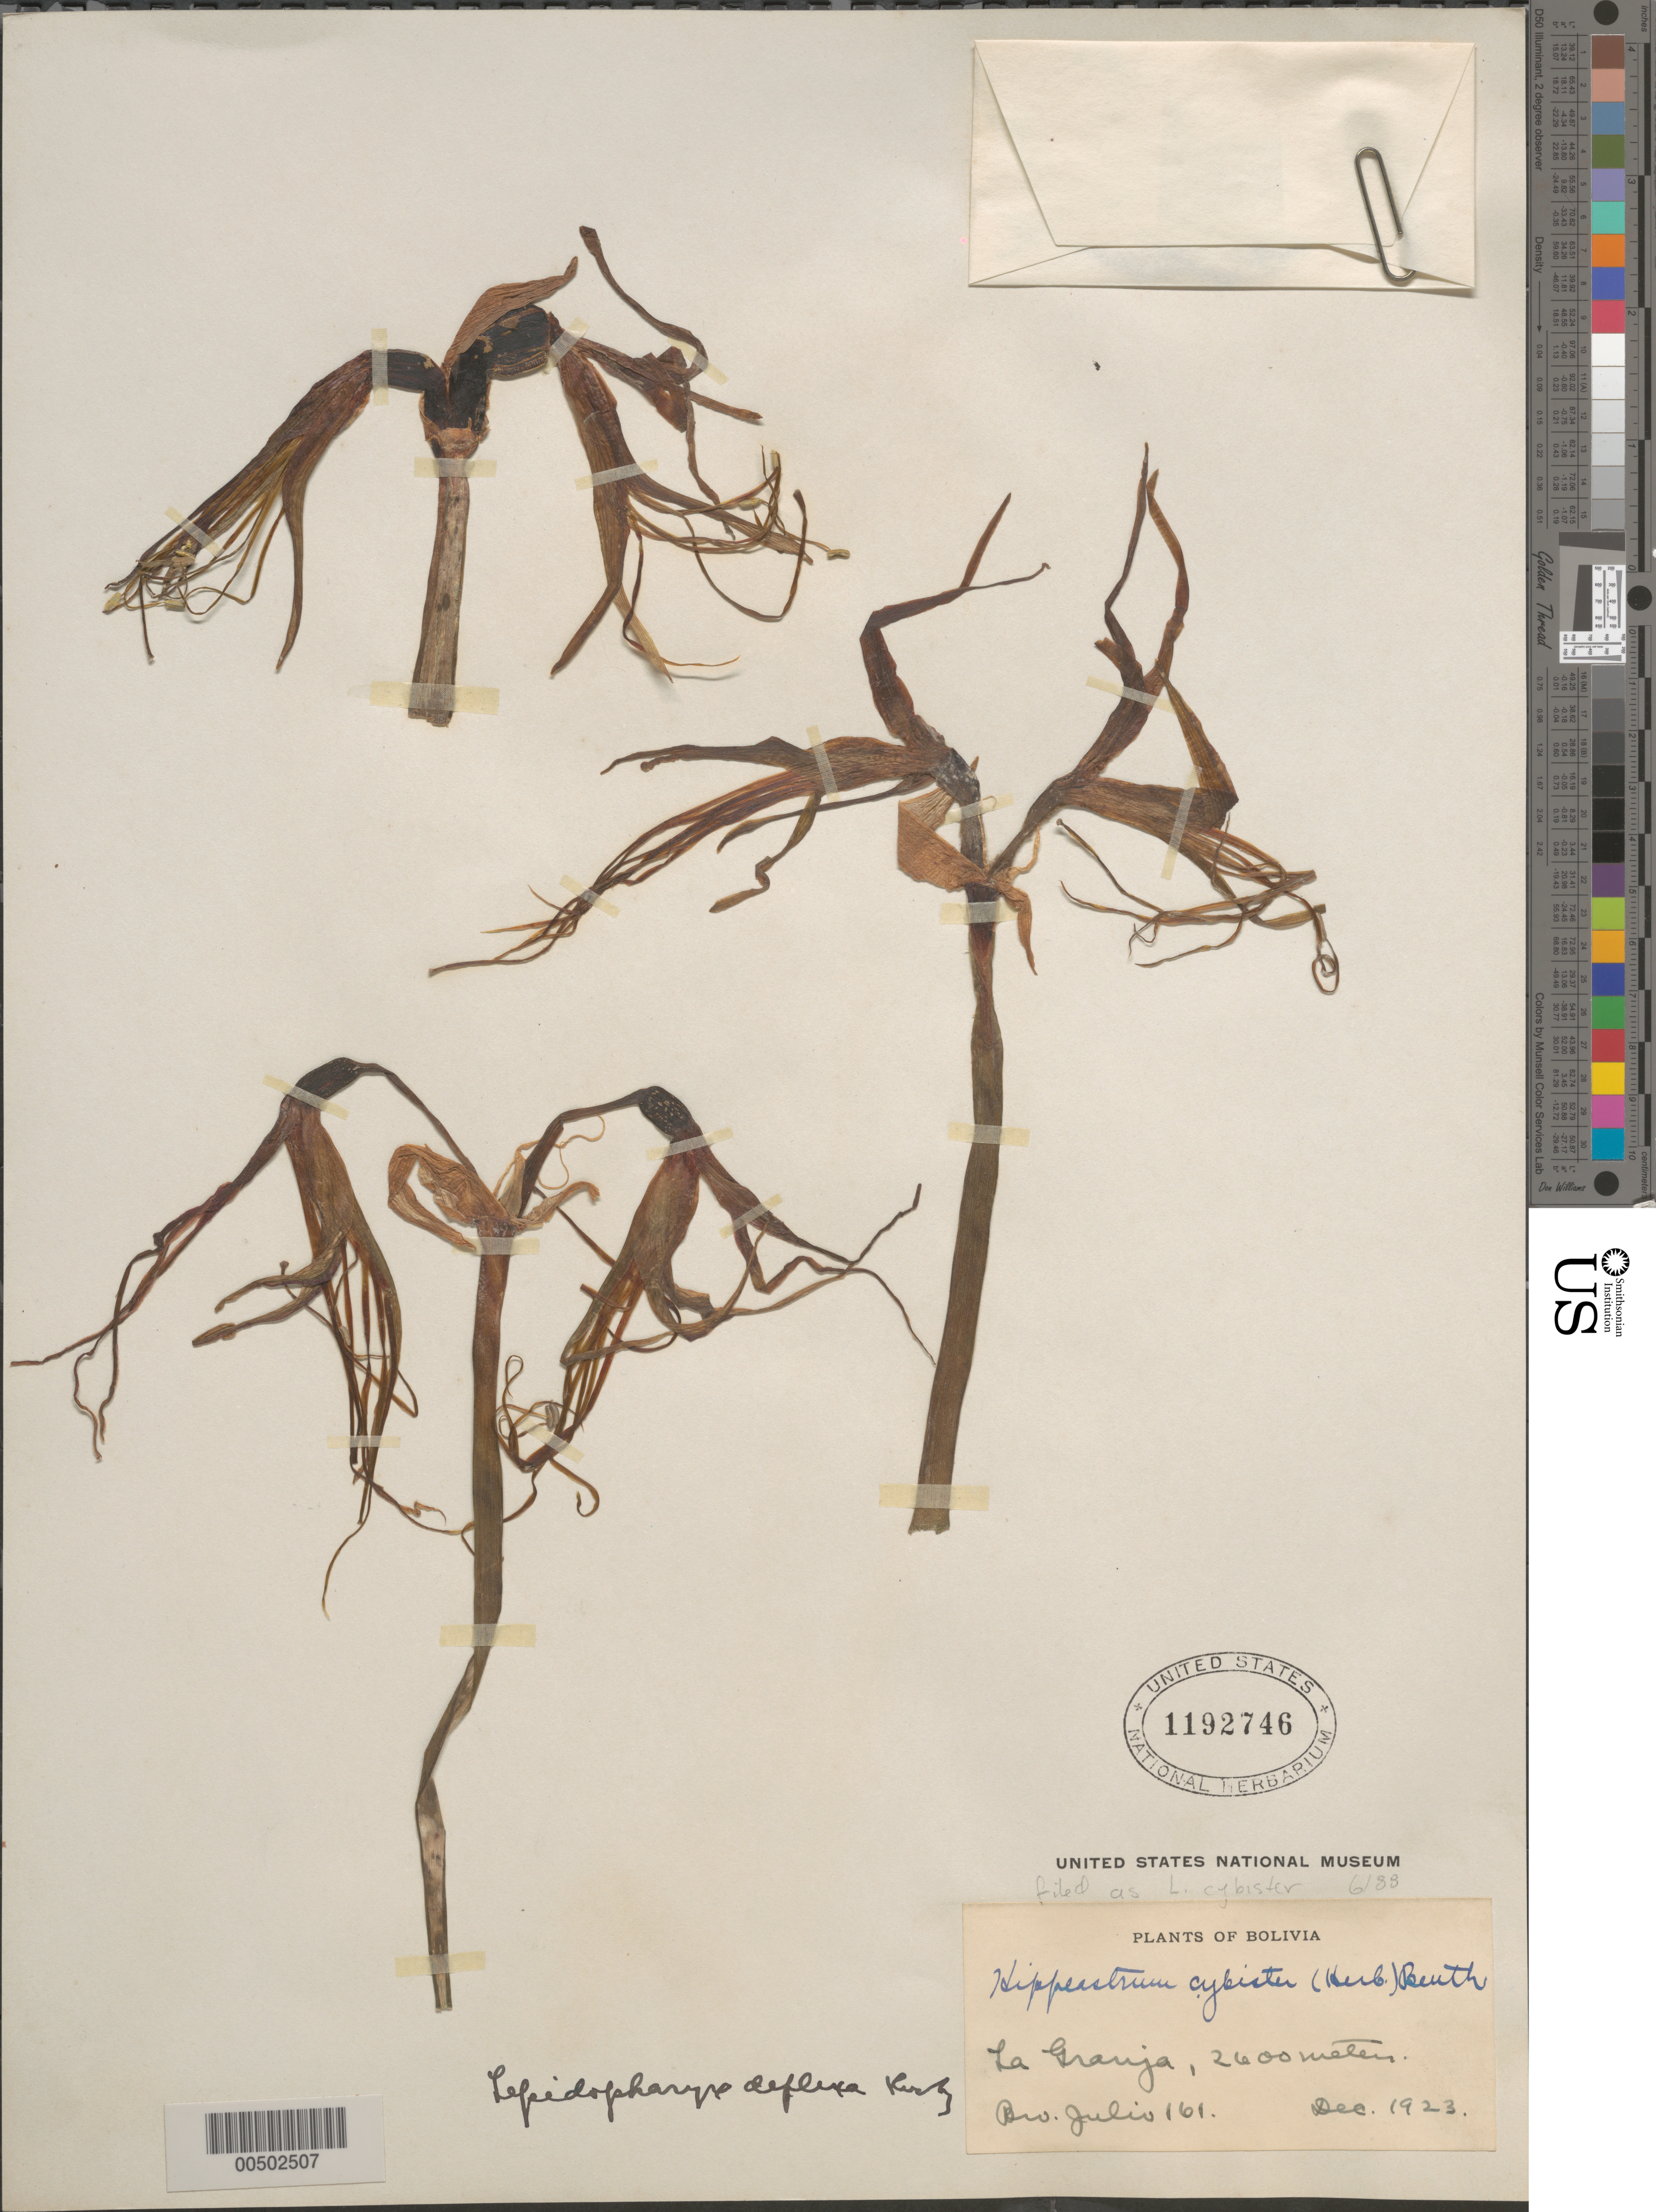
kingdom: Plantae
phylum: Tracheophyta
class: Liliopsida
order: Asparagales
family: Amaryllidaceae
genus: Hippeastrum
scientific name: Hippeastrum cybister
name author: Benth. & Hook. f.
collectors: Bro. Julio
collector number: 161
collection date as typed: Dec 1923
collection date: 1923-12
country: Bolivia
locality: La Granja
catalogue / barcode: US 1192746